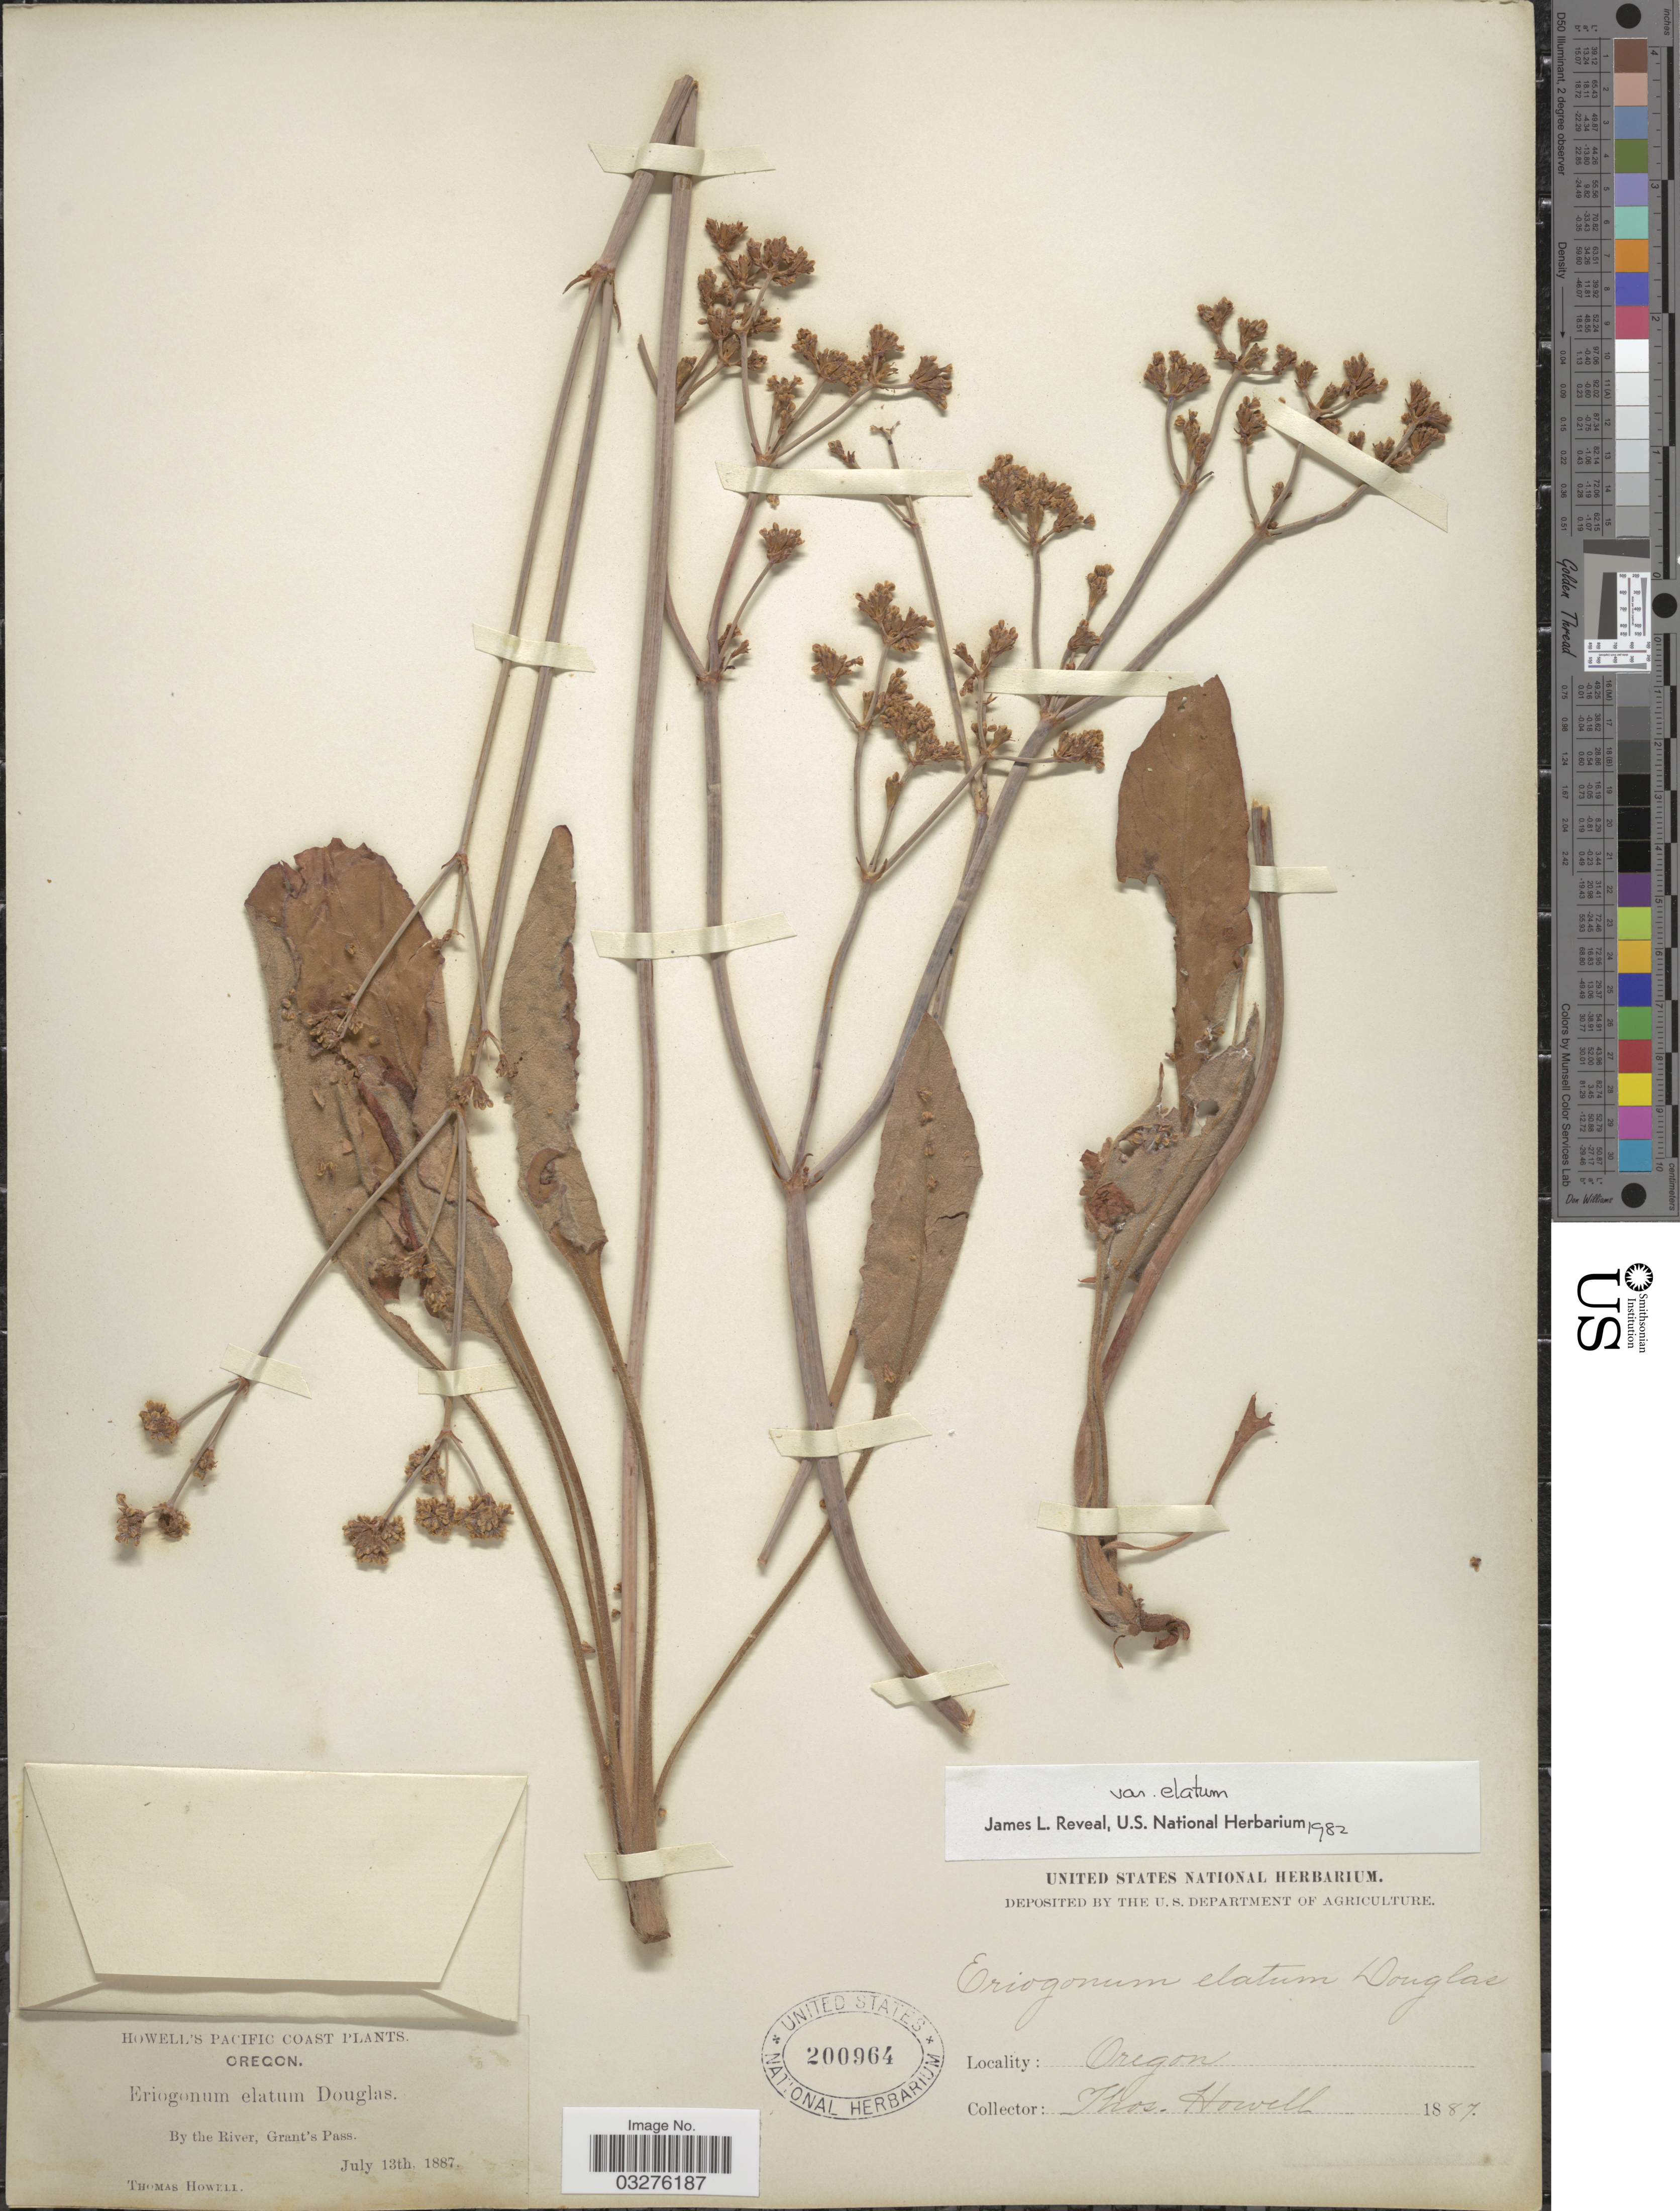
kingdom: Plantae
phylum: Tracheophyta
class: Magnoliopsida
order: Caryophyllales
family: Polygonaceae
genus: Eriogonum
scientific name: Eriogonum elatum var. elatum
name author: Douglas ex Benth.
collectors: T. Howell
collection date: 1887-07-13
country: United States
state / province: Oregon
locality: Pacific Coast, By the River, Grant's Pass.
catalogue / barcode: US 200964